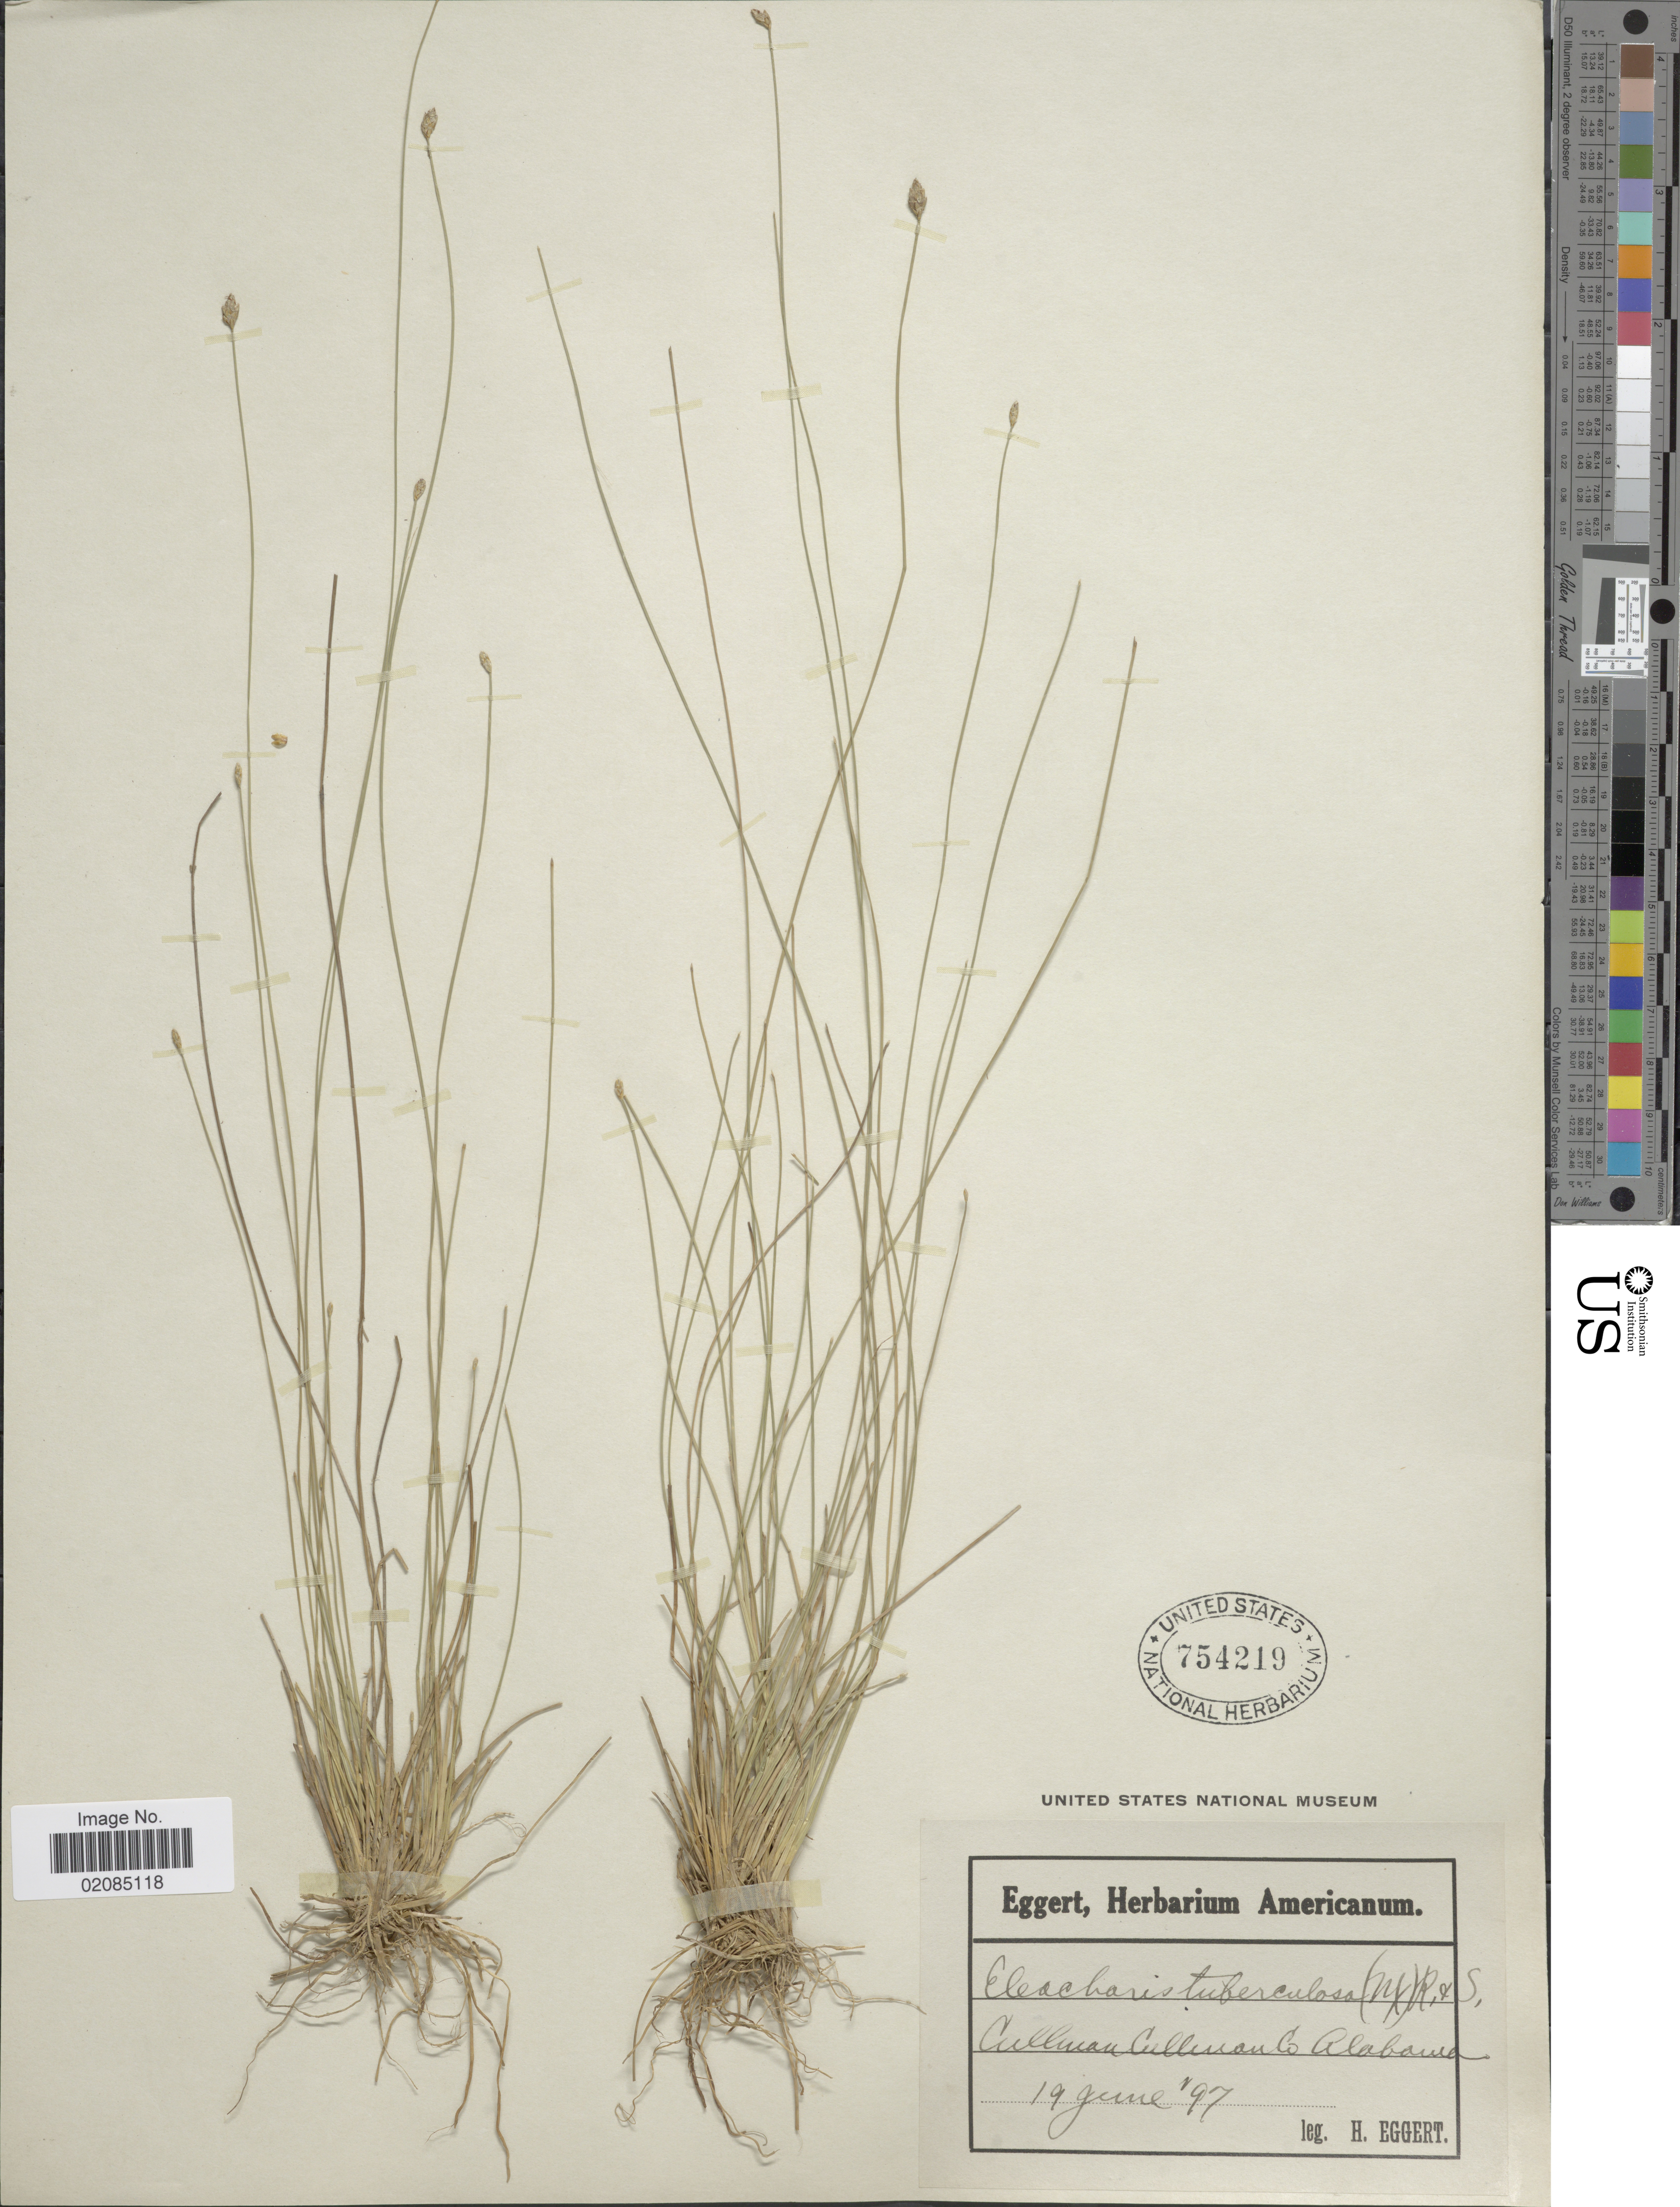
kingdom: Plantae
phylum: Tracheophyta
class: Liliopsida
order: Poales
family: Cyperaceae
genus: Eleocharis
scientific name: Eleocharis tuberculosa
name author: (Michx.) Roem. & Schult.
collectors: H. Eggert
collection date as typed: Transcribed d/m/y: 19/6/97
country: United States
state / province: Alabama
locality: Cullman, Cullman Co.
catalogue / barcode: US 754219